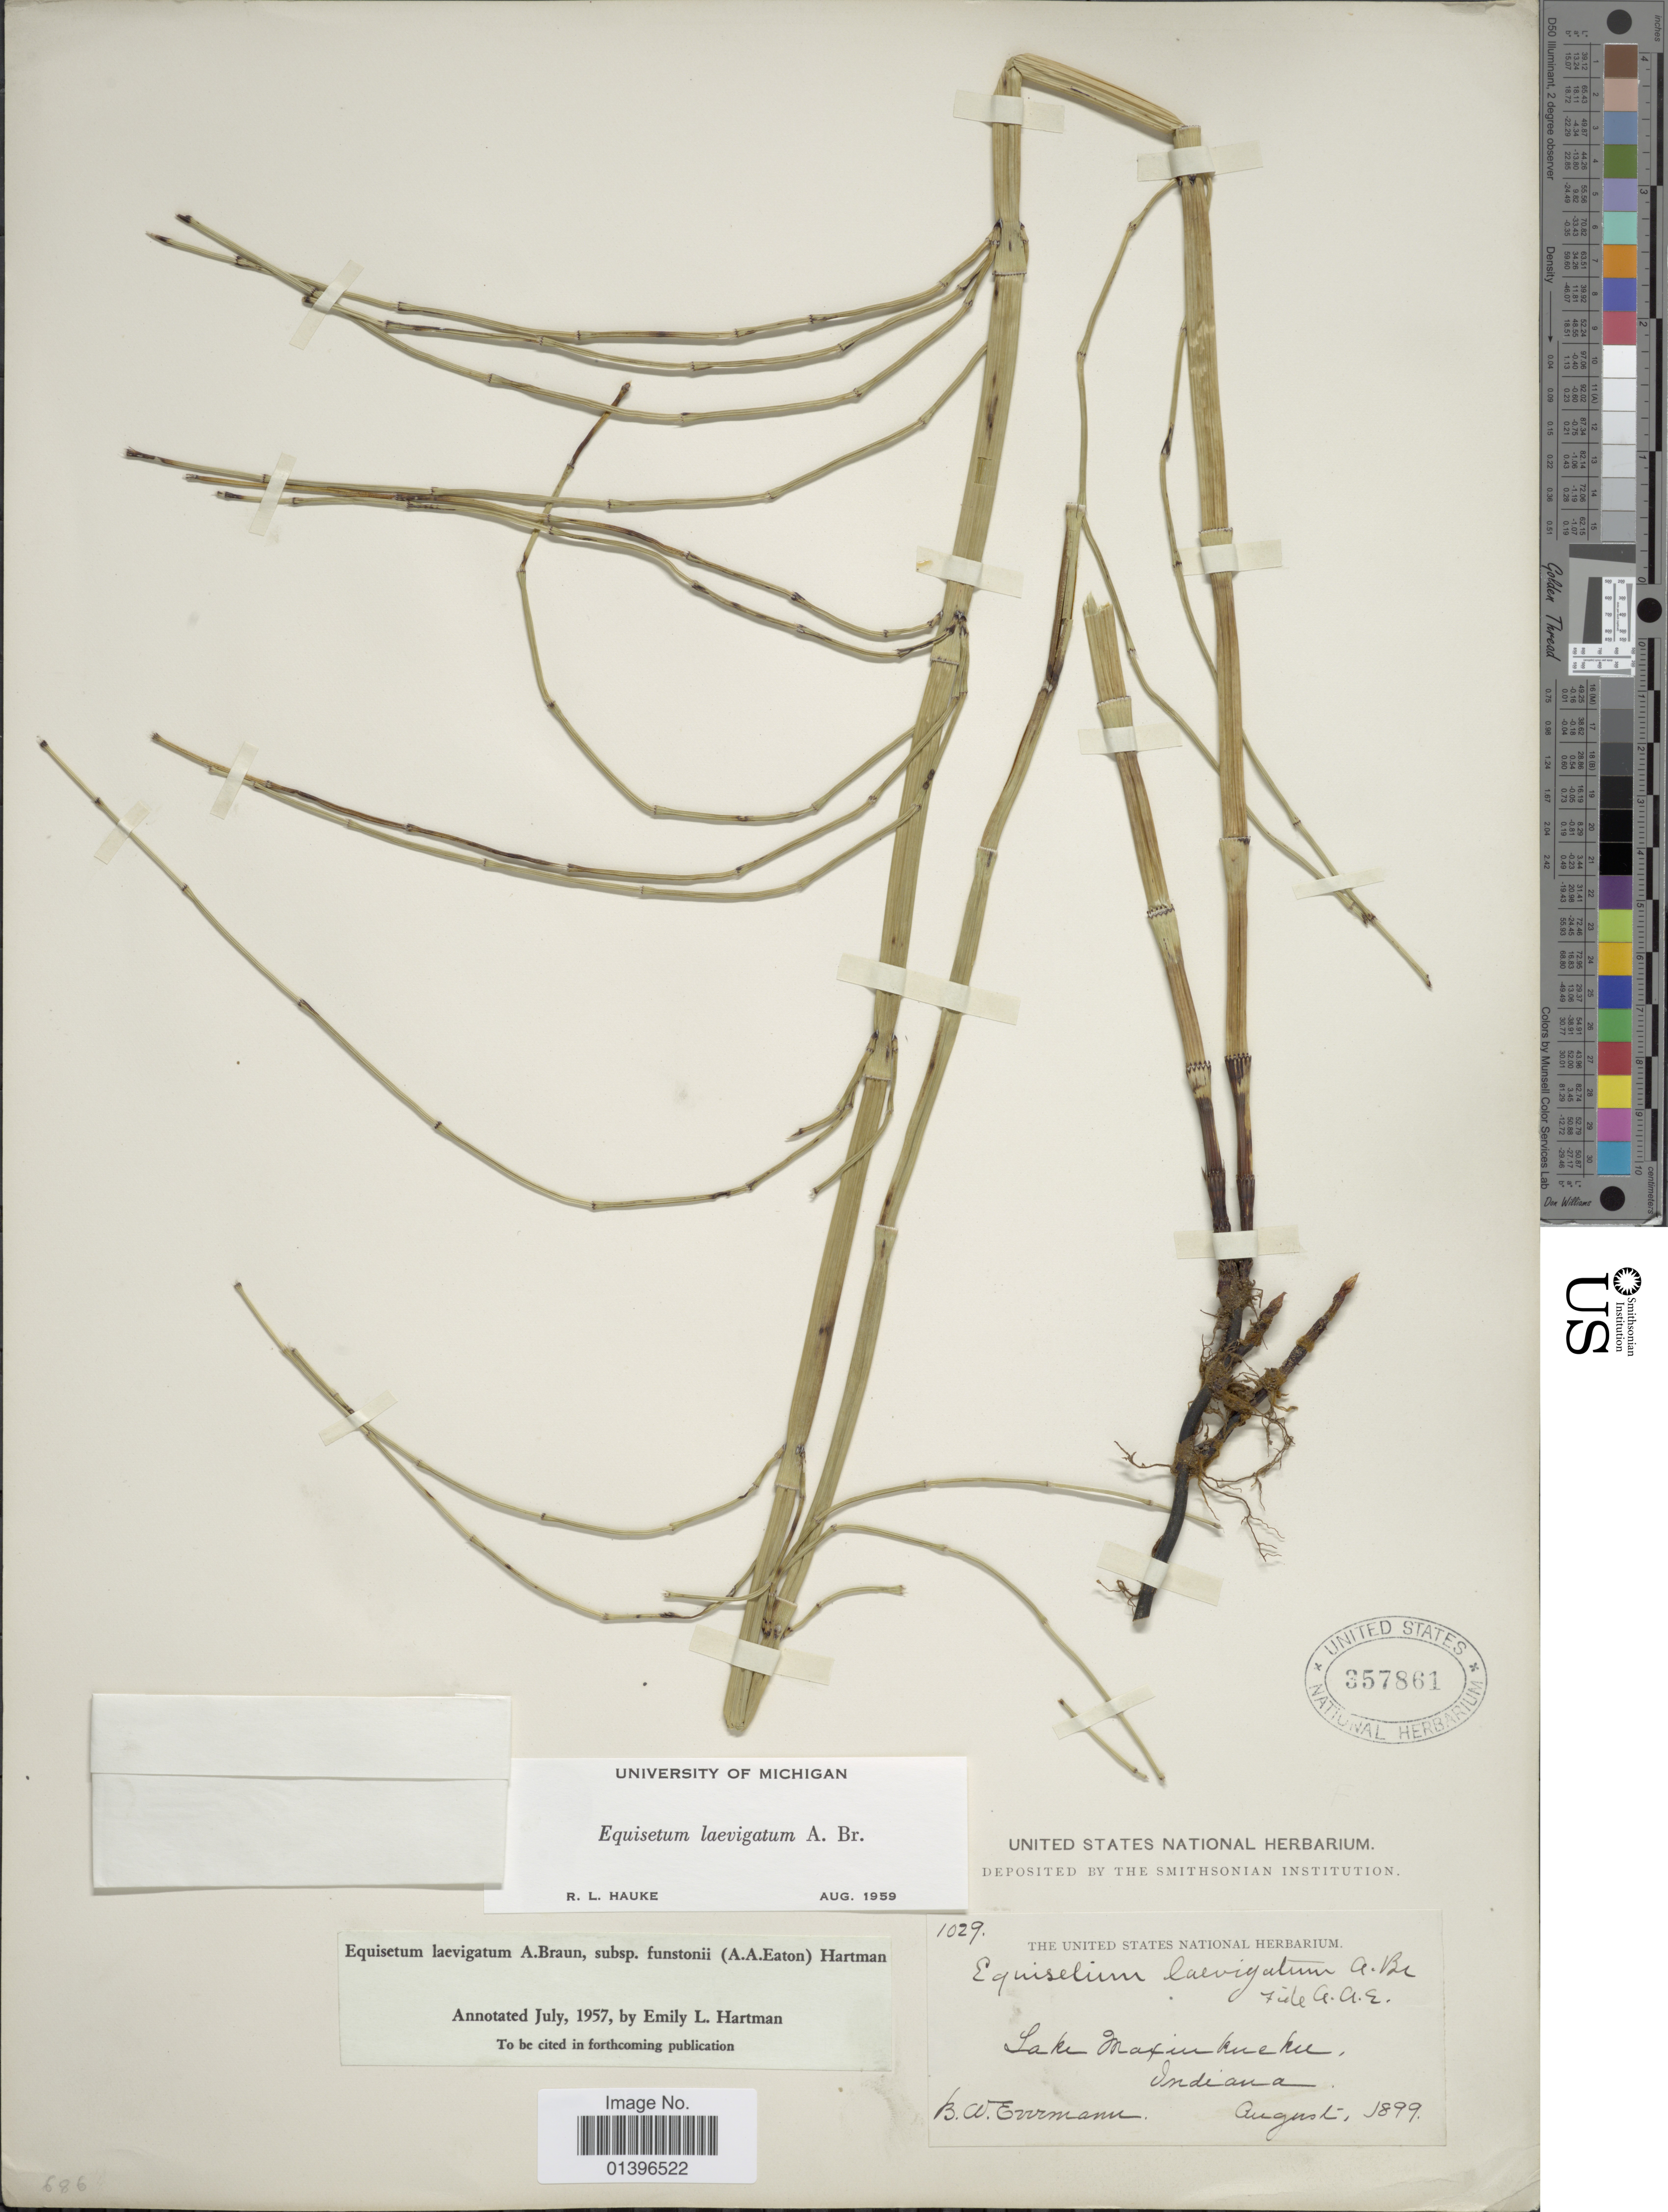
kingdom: Plantae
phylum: Tracheophyta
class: Polypodiopsida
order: Equisetales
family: Equisetaceae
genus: Equisetum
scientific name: Equisetum laevigatum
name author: A. Braun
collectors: B. W. Evermann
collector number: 1029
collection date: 1899-08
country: United States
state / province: Indiana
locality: Lake Maxinkuckee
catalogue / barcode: US 357861